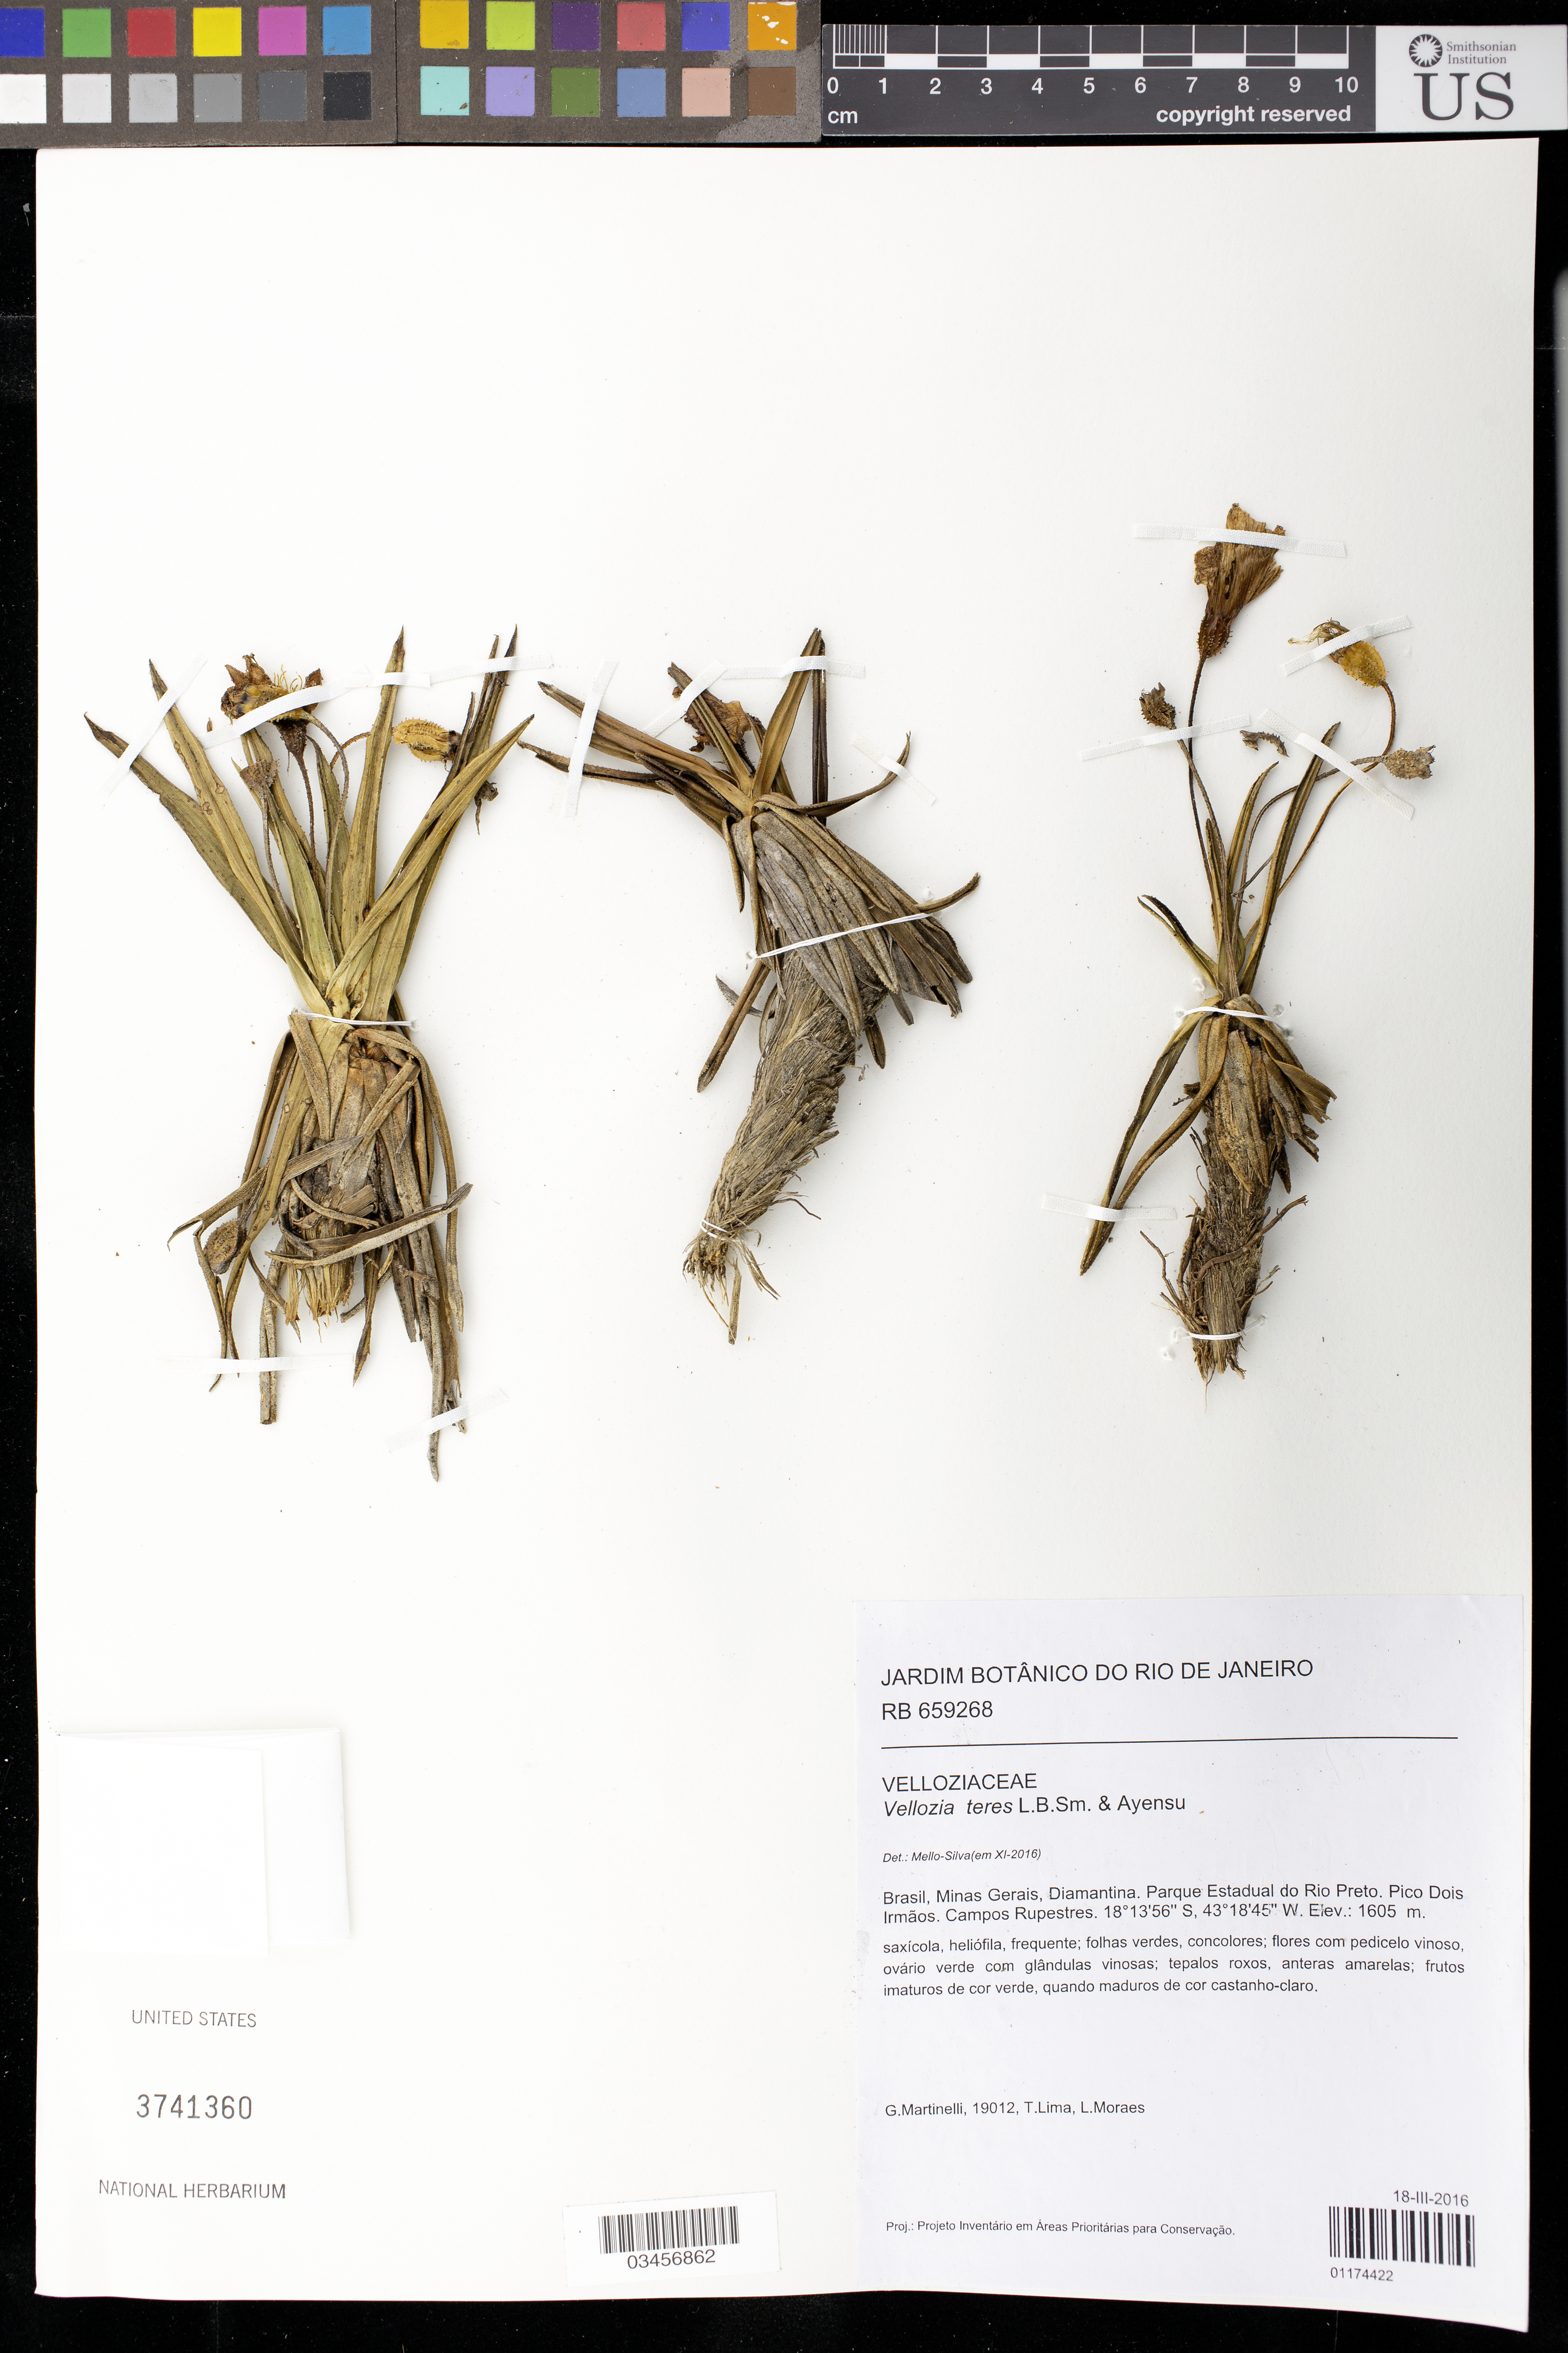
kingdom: Plantae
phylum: Tracheophyta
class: Liliopsida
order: Pandanales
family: Velloziaceae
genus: Vellozia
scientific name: Vellozia teres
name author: L.B. Sm. & Ayensu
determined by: Mello-Silva, R.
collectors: G. Martinelli, T. Lima & L. Moraes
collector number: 19012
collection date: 2016-03-18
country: Brazil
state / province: Minas Gerais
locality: Diamantina. parque Estadual do Rio Preto. Pico Dois Irmãos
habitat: Campos rupestres. Saxícola, heliófila, frequente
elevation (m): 1605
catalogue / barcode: US 3741360